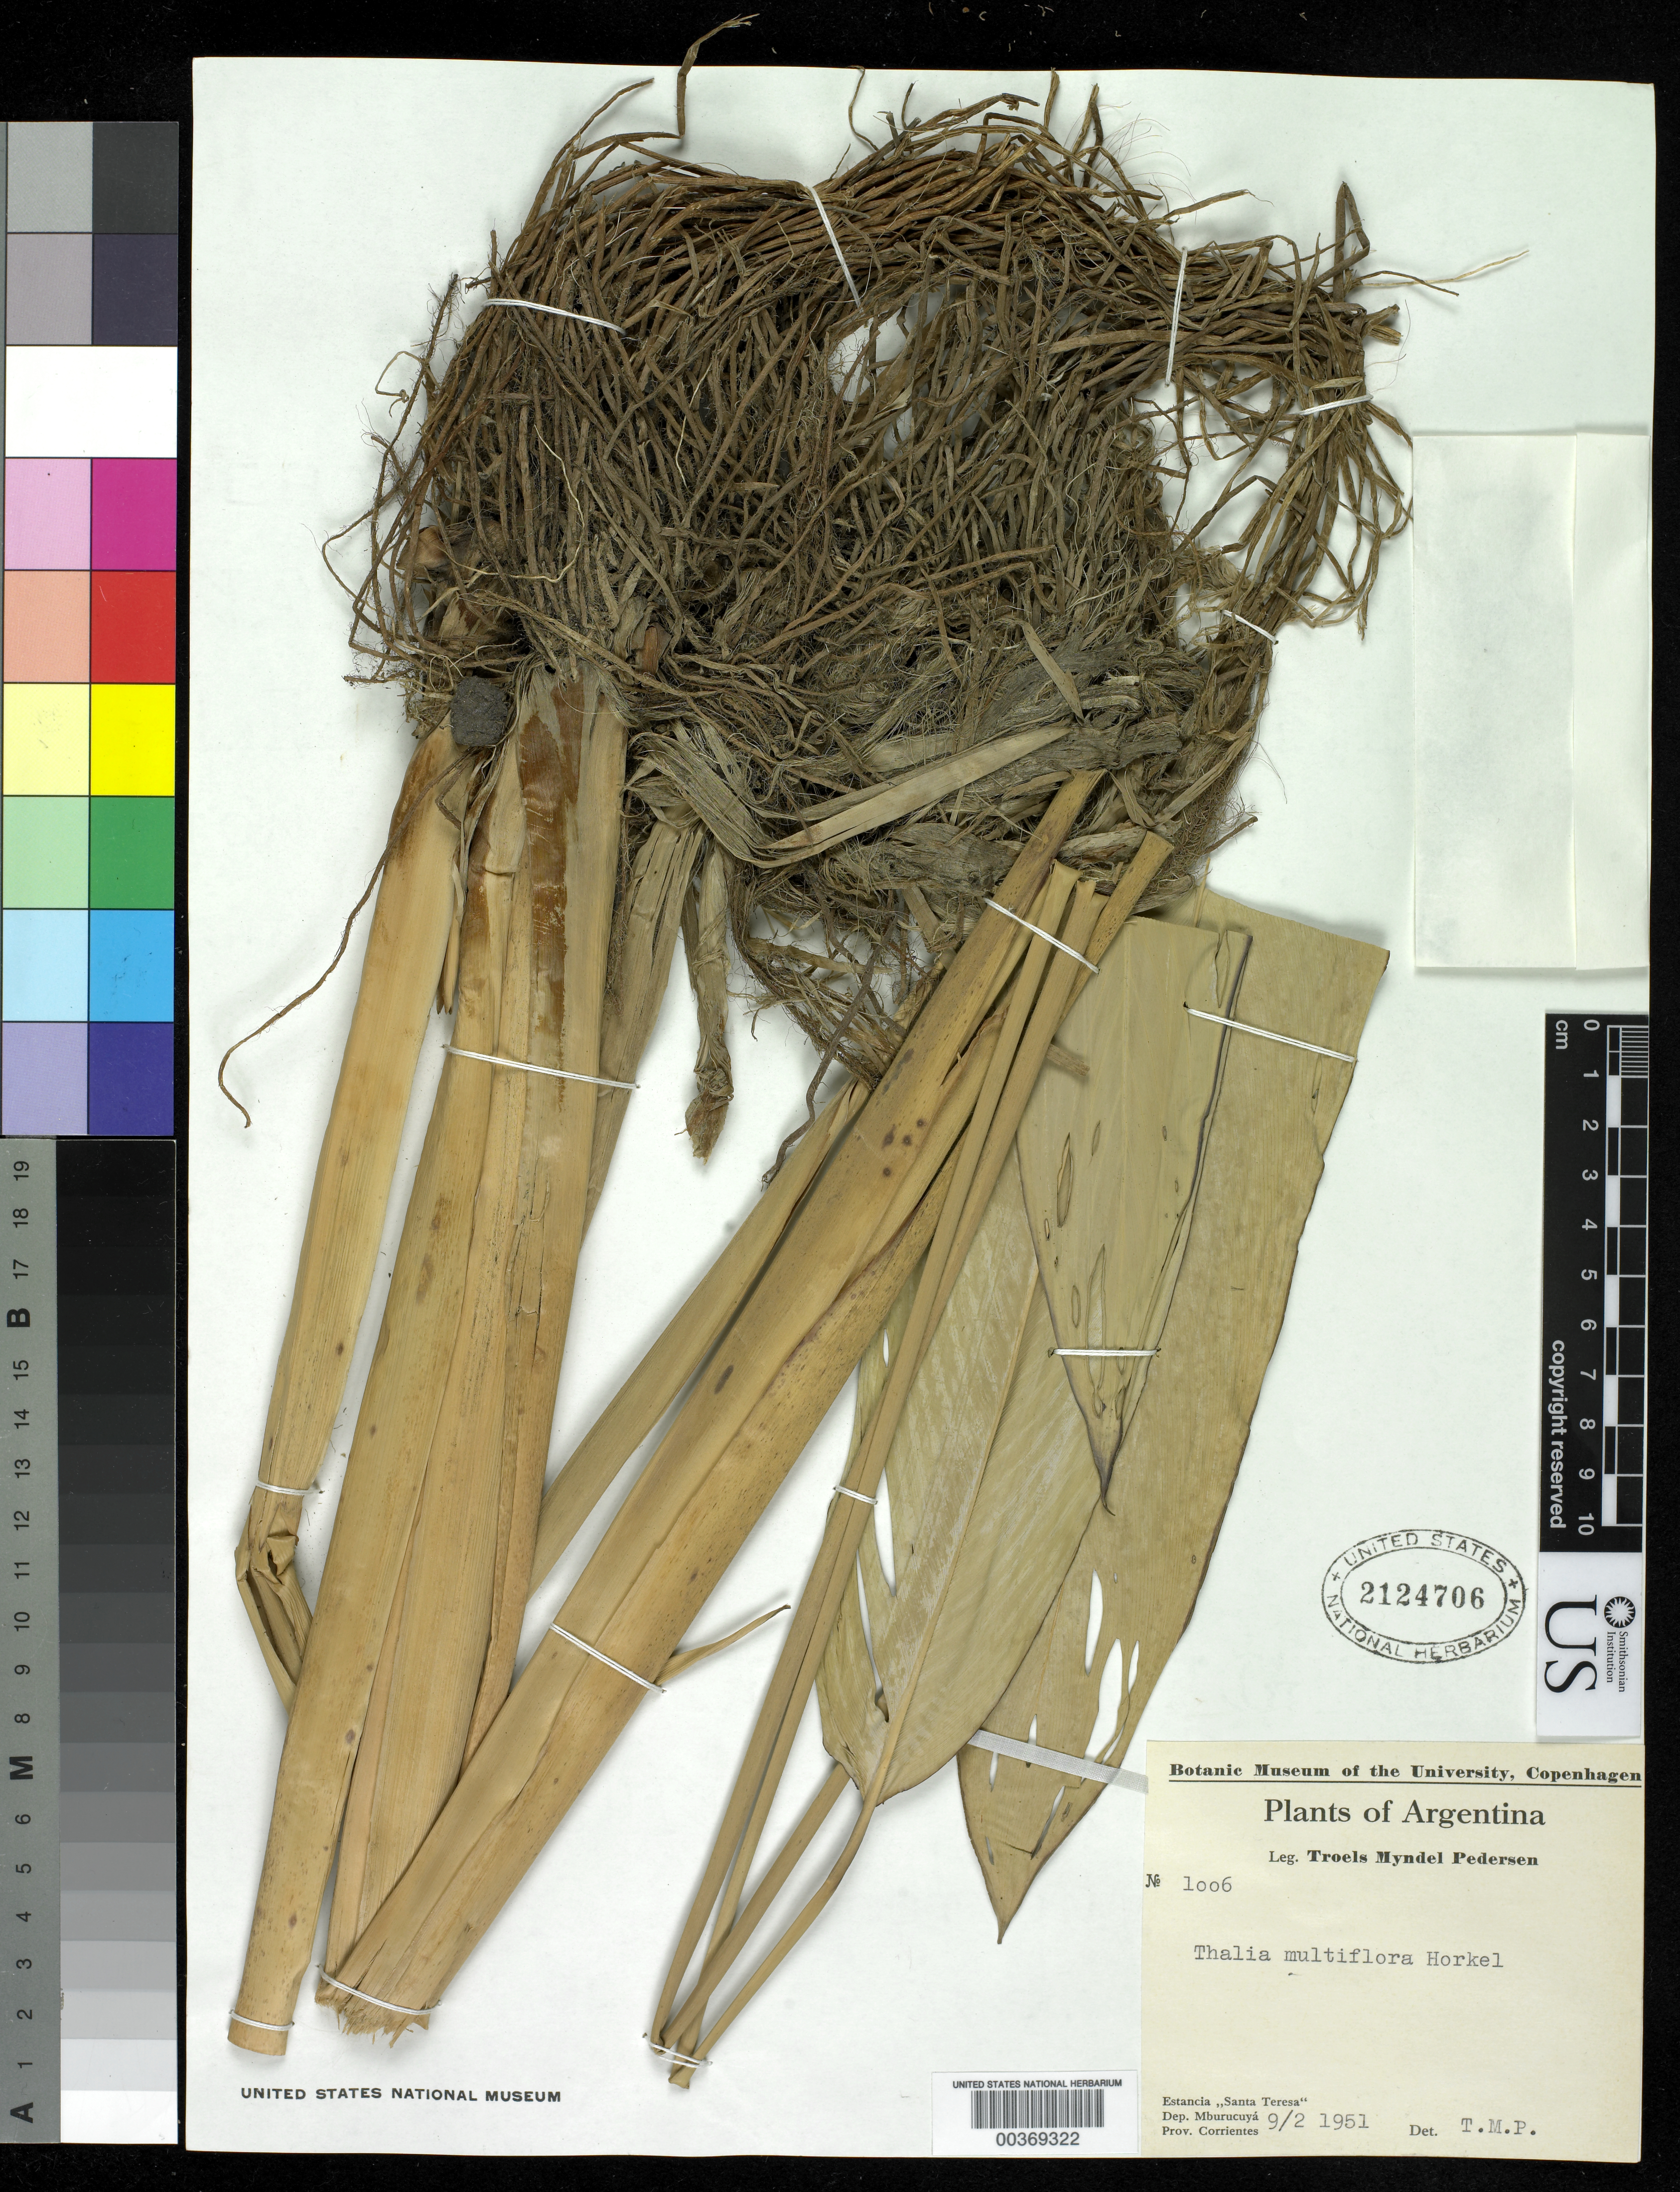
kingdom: Plantae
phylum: Tracheophyta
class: Liliopsida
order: Zingiberales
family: Marantaceae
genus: Thalia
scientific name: Thalia multiflora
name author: Horkel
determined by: Pedersen, T. M.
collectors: T. M. Pedersen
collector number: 1006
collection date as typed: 09 Feb 1951 or 02 Sep 1951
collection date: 1951-02-09 or 1951-09-02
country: Argentina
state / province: Corrientes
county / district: Mburucuyá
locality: Estancia Santa Teresa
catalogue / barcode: US 2124706